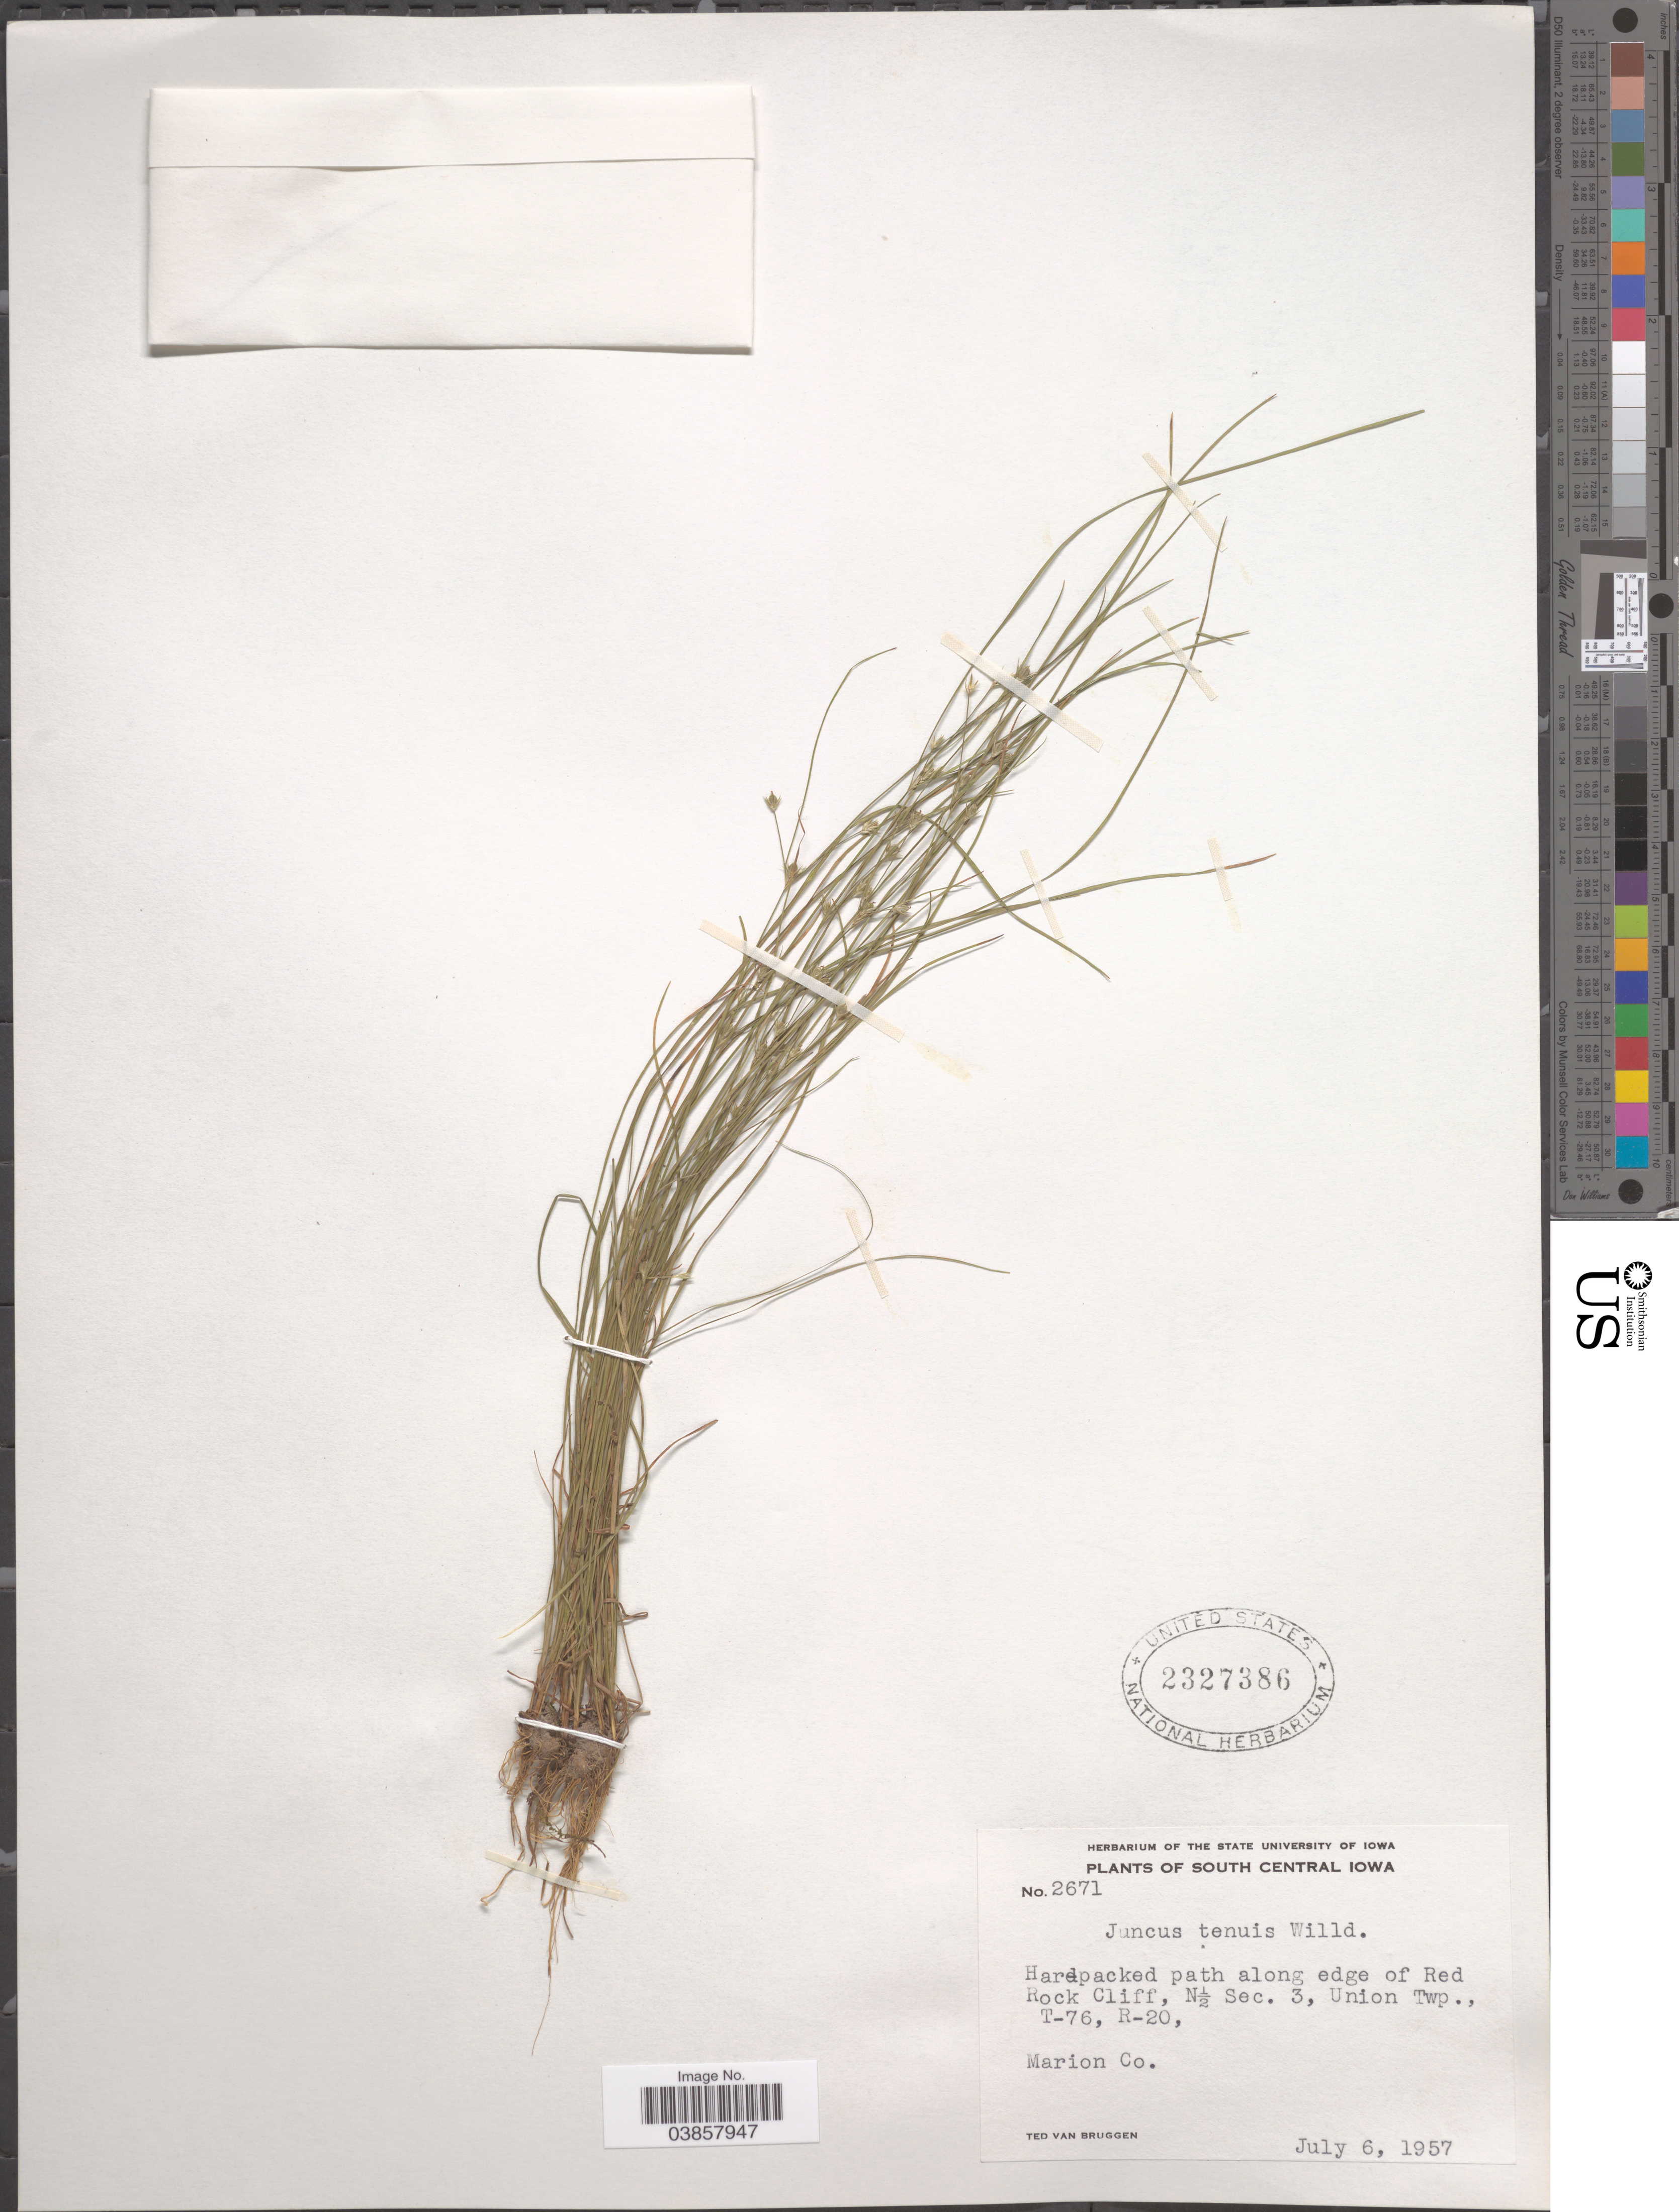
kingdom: Plantae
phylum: Tracheophyta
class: Liliopsida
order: Poales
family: Juncaceae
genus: Juncus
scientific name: Juncus tenuis f. discretiflorus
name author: (F.J. Herm.) Fernald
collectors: T. van Bruggen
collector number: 2671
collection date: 1957-07-06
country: United States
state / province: Iowa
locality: South Central. Hardpacked path along edge of Red Rock Cliff, N½ Sec. 3, Union Twp., T-76, R-20. Marion Co.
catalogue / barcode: US 2327386